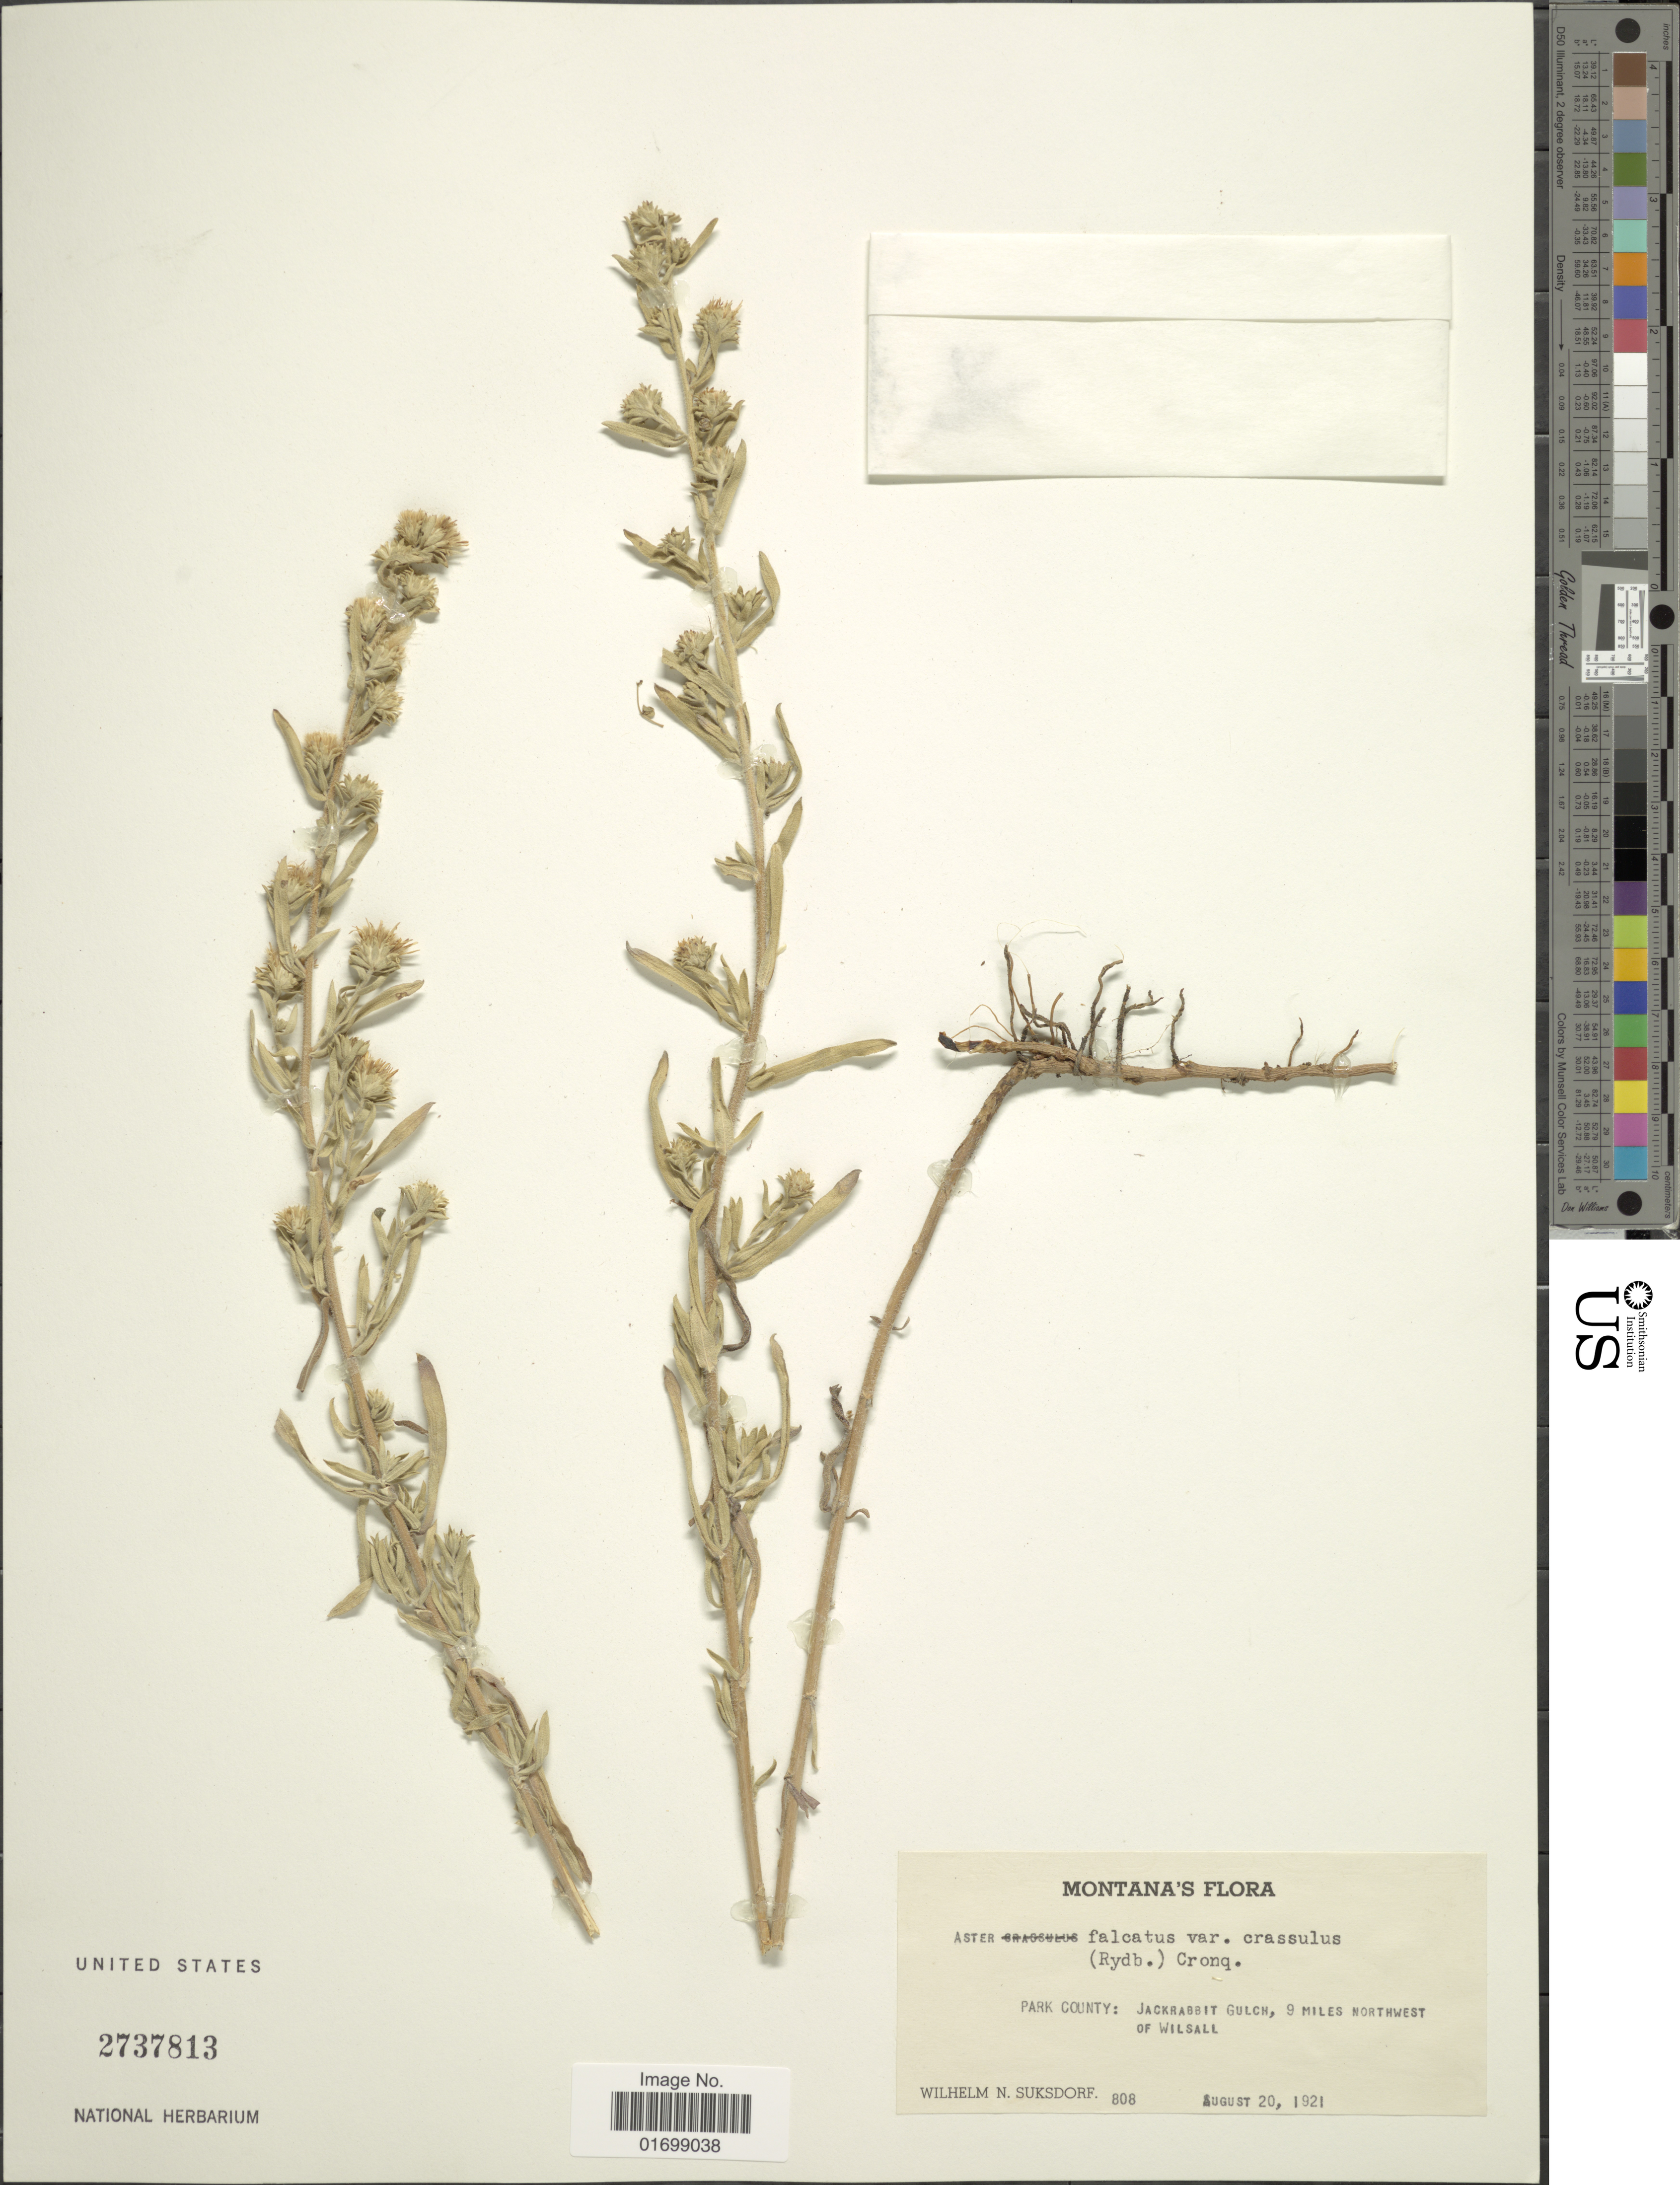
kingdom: Plantae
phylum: Tracheophyta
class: Magnoliopsida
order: Asterales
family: Asteraceae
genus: Symphyotrichum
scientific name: Symphyotrichum falcatum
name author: (Lindl. ex Lindl.) G.L. Nesom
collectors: W. N. Suksdorf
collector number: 808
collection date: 1921-08-20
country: United States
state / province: Montana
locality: Park County: Jackrabbit Gulch, 9 miles northwest of Wilsall.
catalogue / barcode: US 2737813